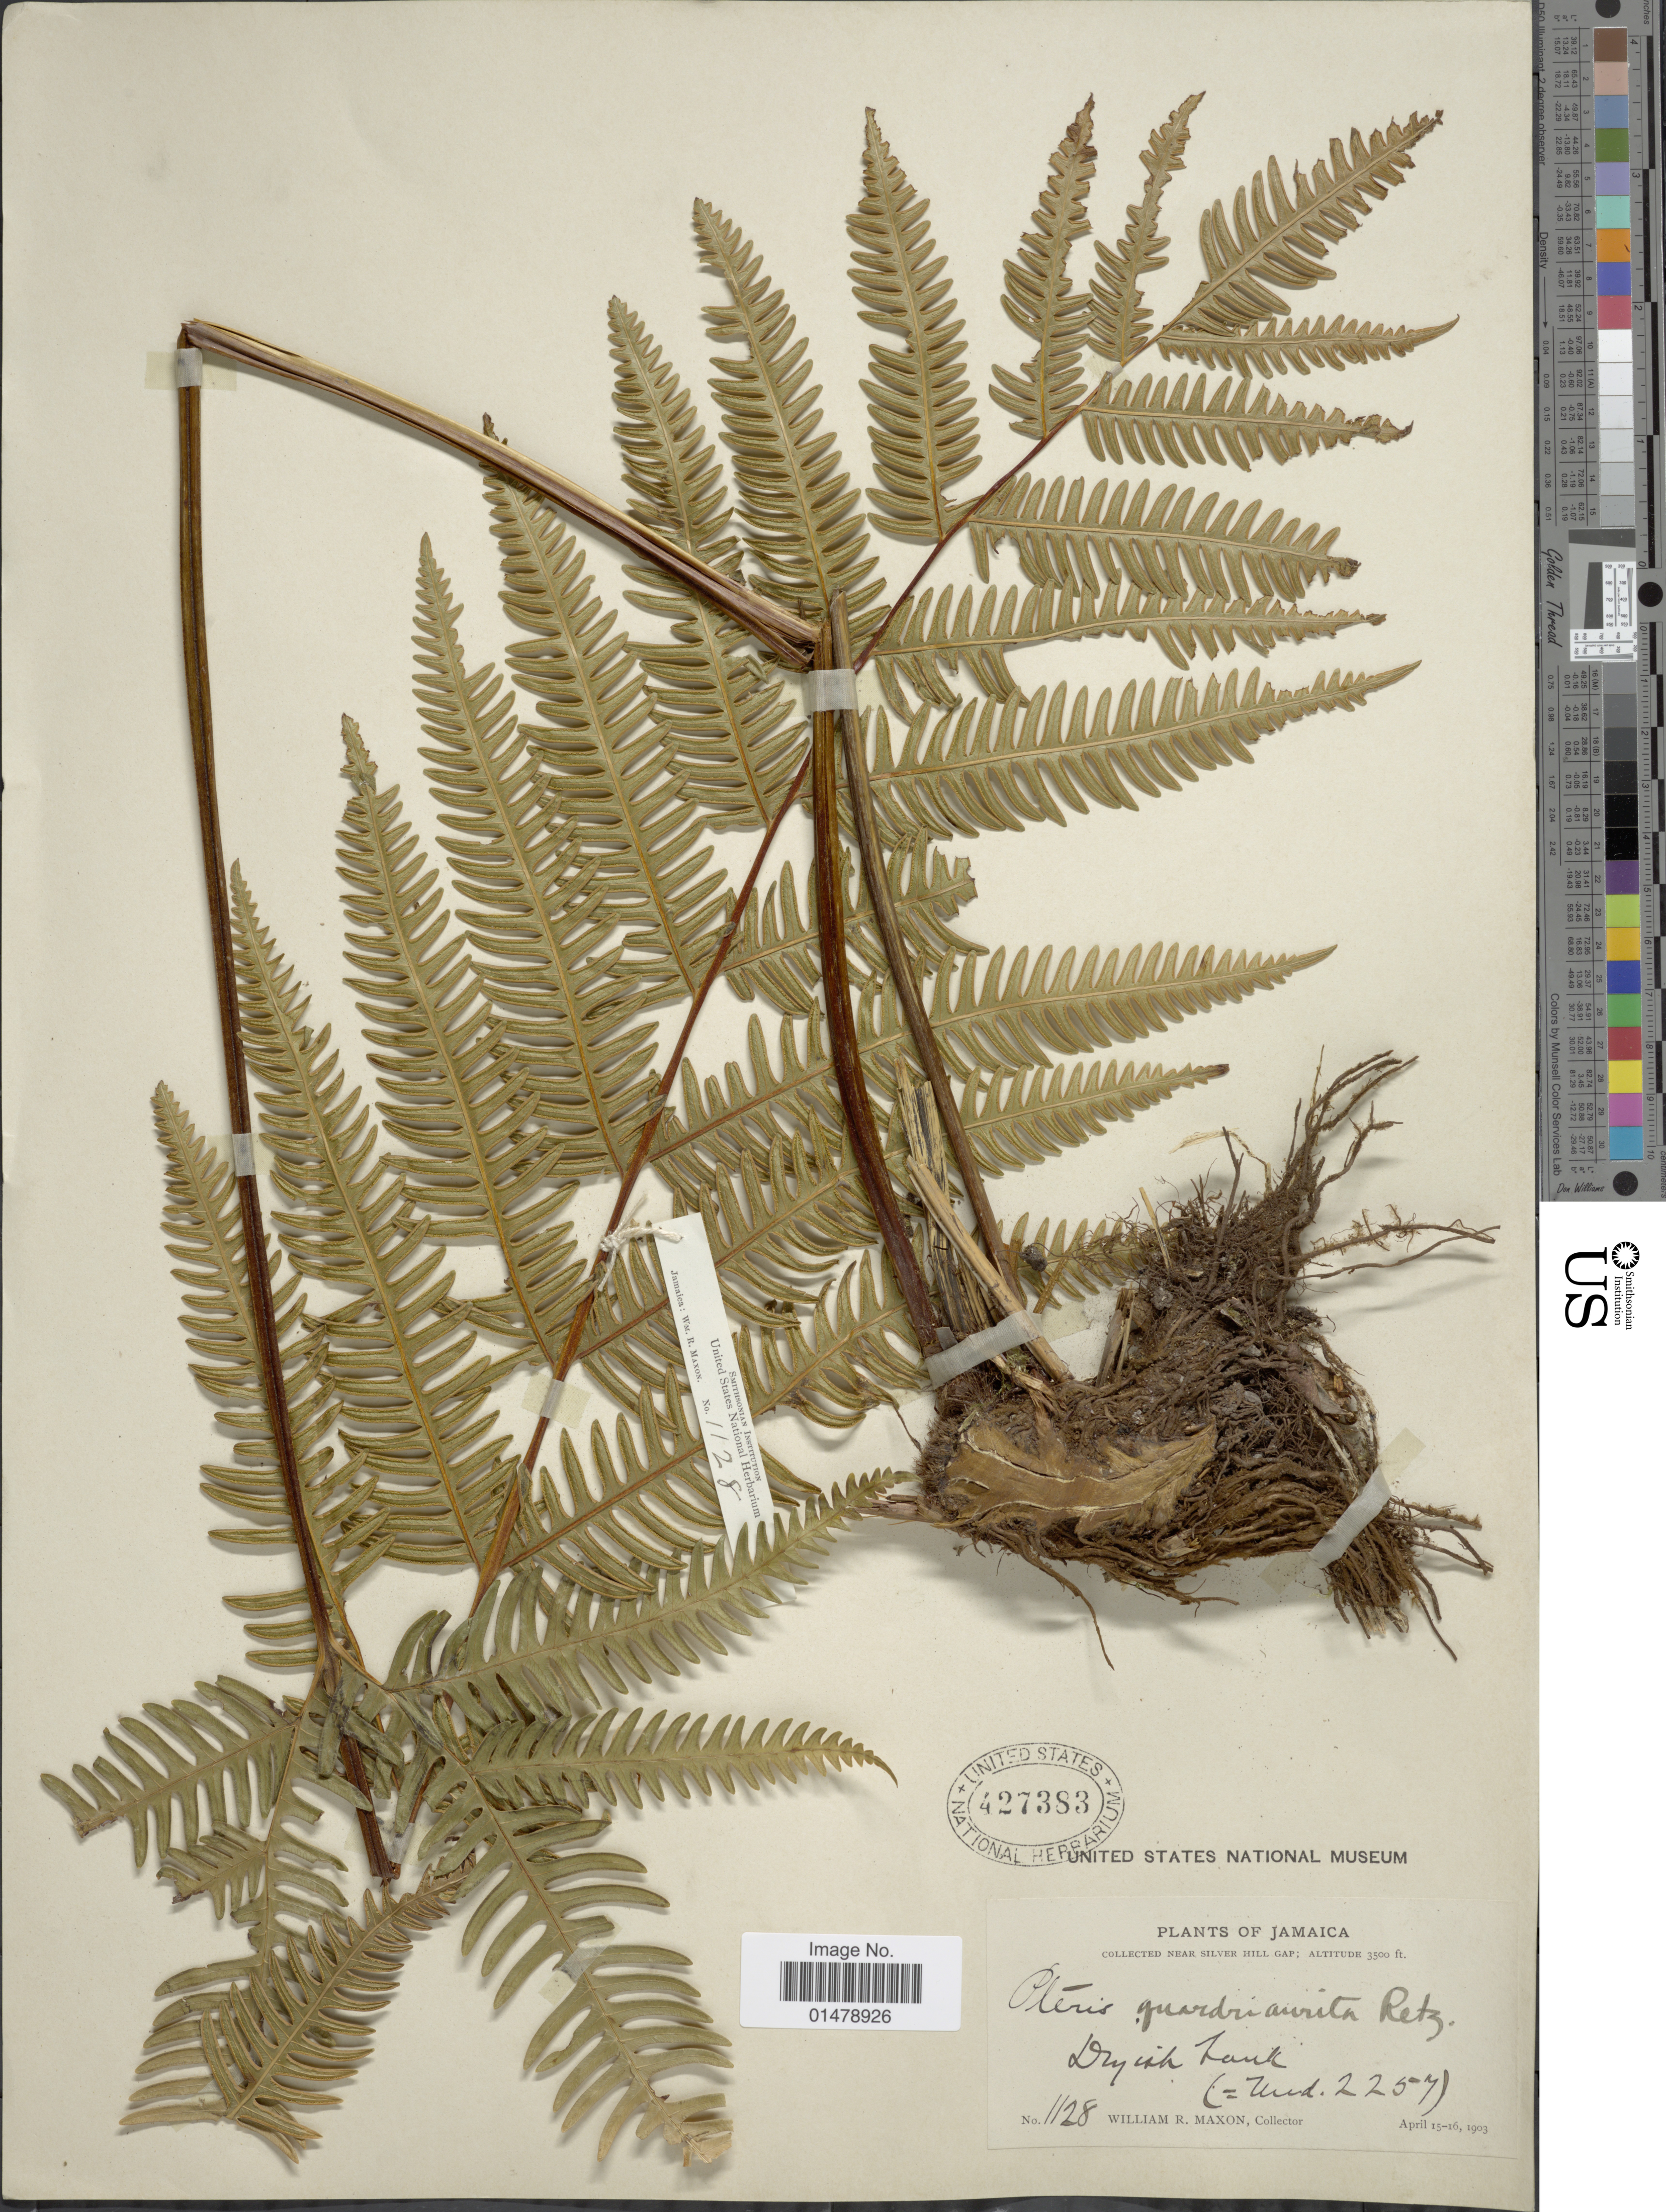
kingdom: Plantae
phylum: Tracheophyta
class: Polypodiopsida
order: Polypodiales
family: Pteridaceae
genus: Pteris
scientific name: Pteris quadriaurita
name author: Retz.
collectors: W. R. Maxon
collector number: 1128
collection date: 1903-04-15/1903-04-16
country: Jamaica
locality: Near Silver Hill Gap.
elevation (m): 1067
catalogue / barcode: US 427383